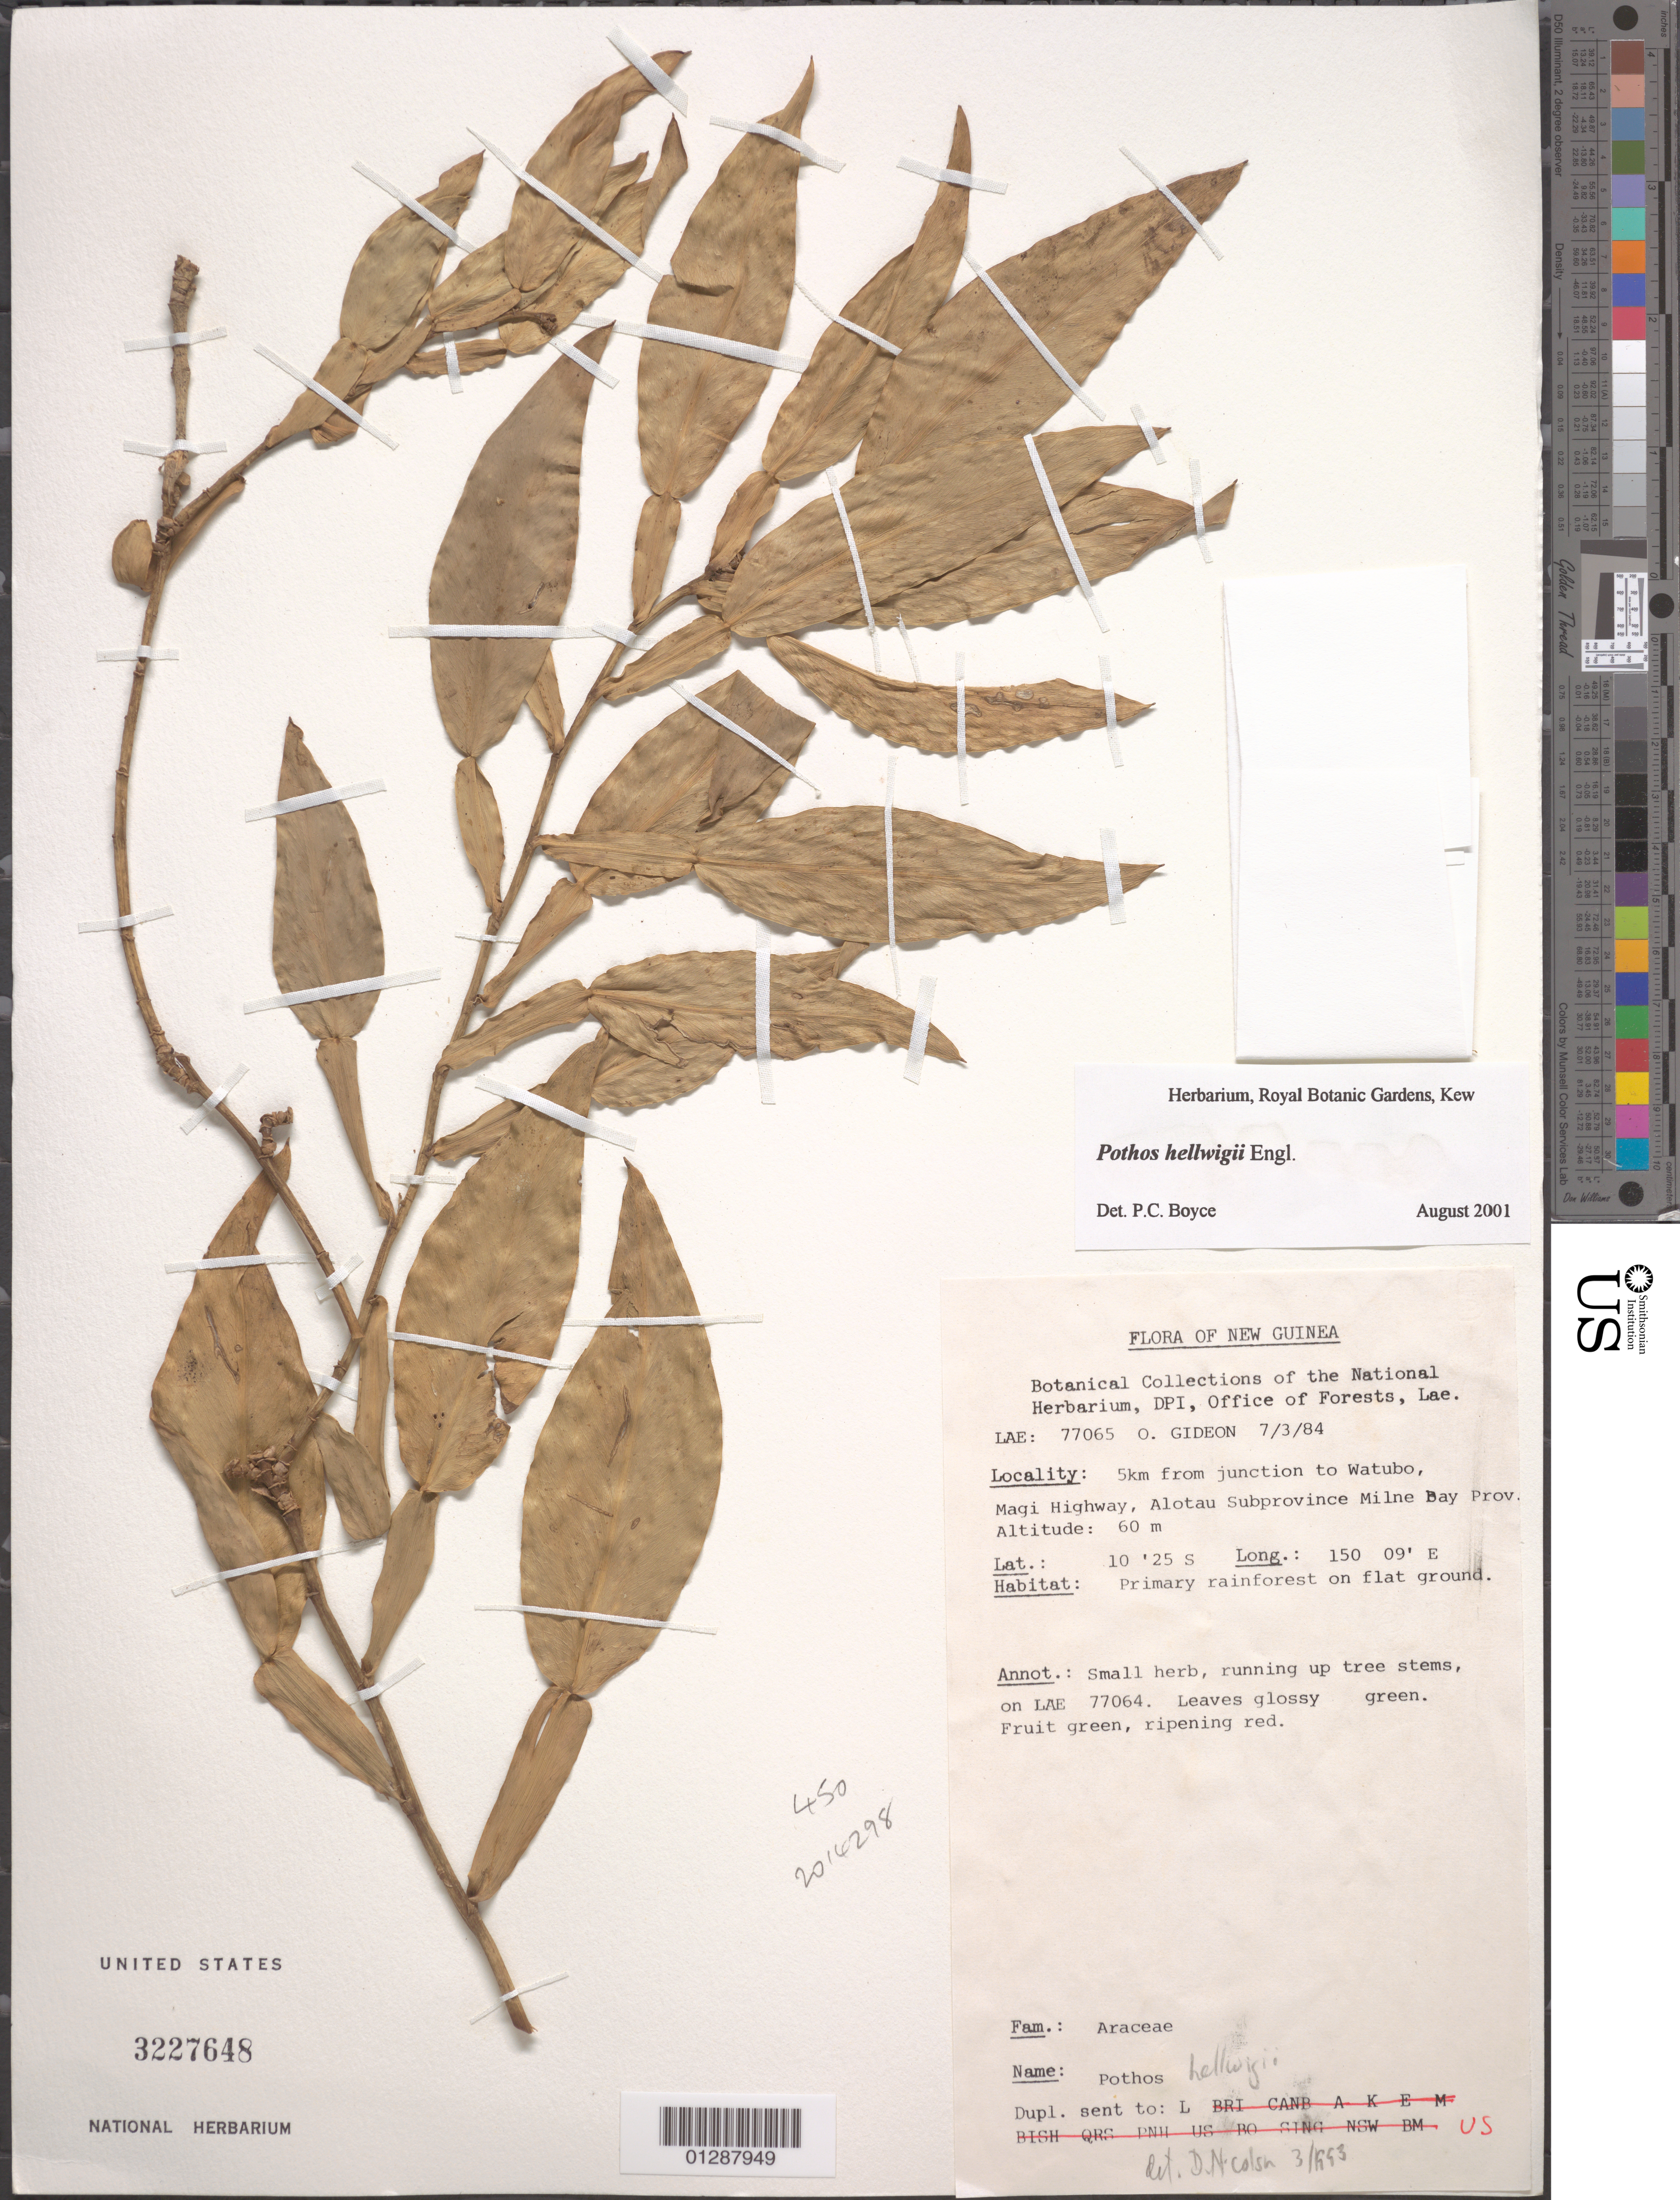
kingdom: Plantae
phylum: Tracheophyta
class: Liliopsida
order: Alismatales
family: Araceae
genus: Pothos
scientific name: Pothos hellwigii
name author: Engl.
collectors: O. Gideon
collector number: LAE77065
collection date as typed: Transcribed d/m/y: 7/3/84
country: Papua New Guinea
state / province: Milne Bay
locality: New Guinea. 5km from junction to Watubo, Magi Highway, Alotau Subprovince.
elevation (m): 60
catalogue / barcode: US 3227648